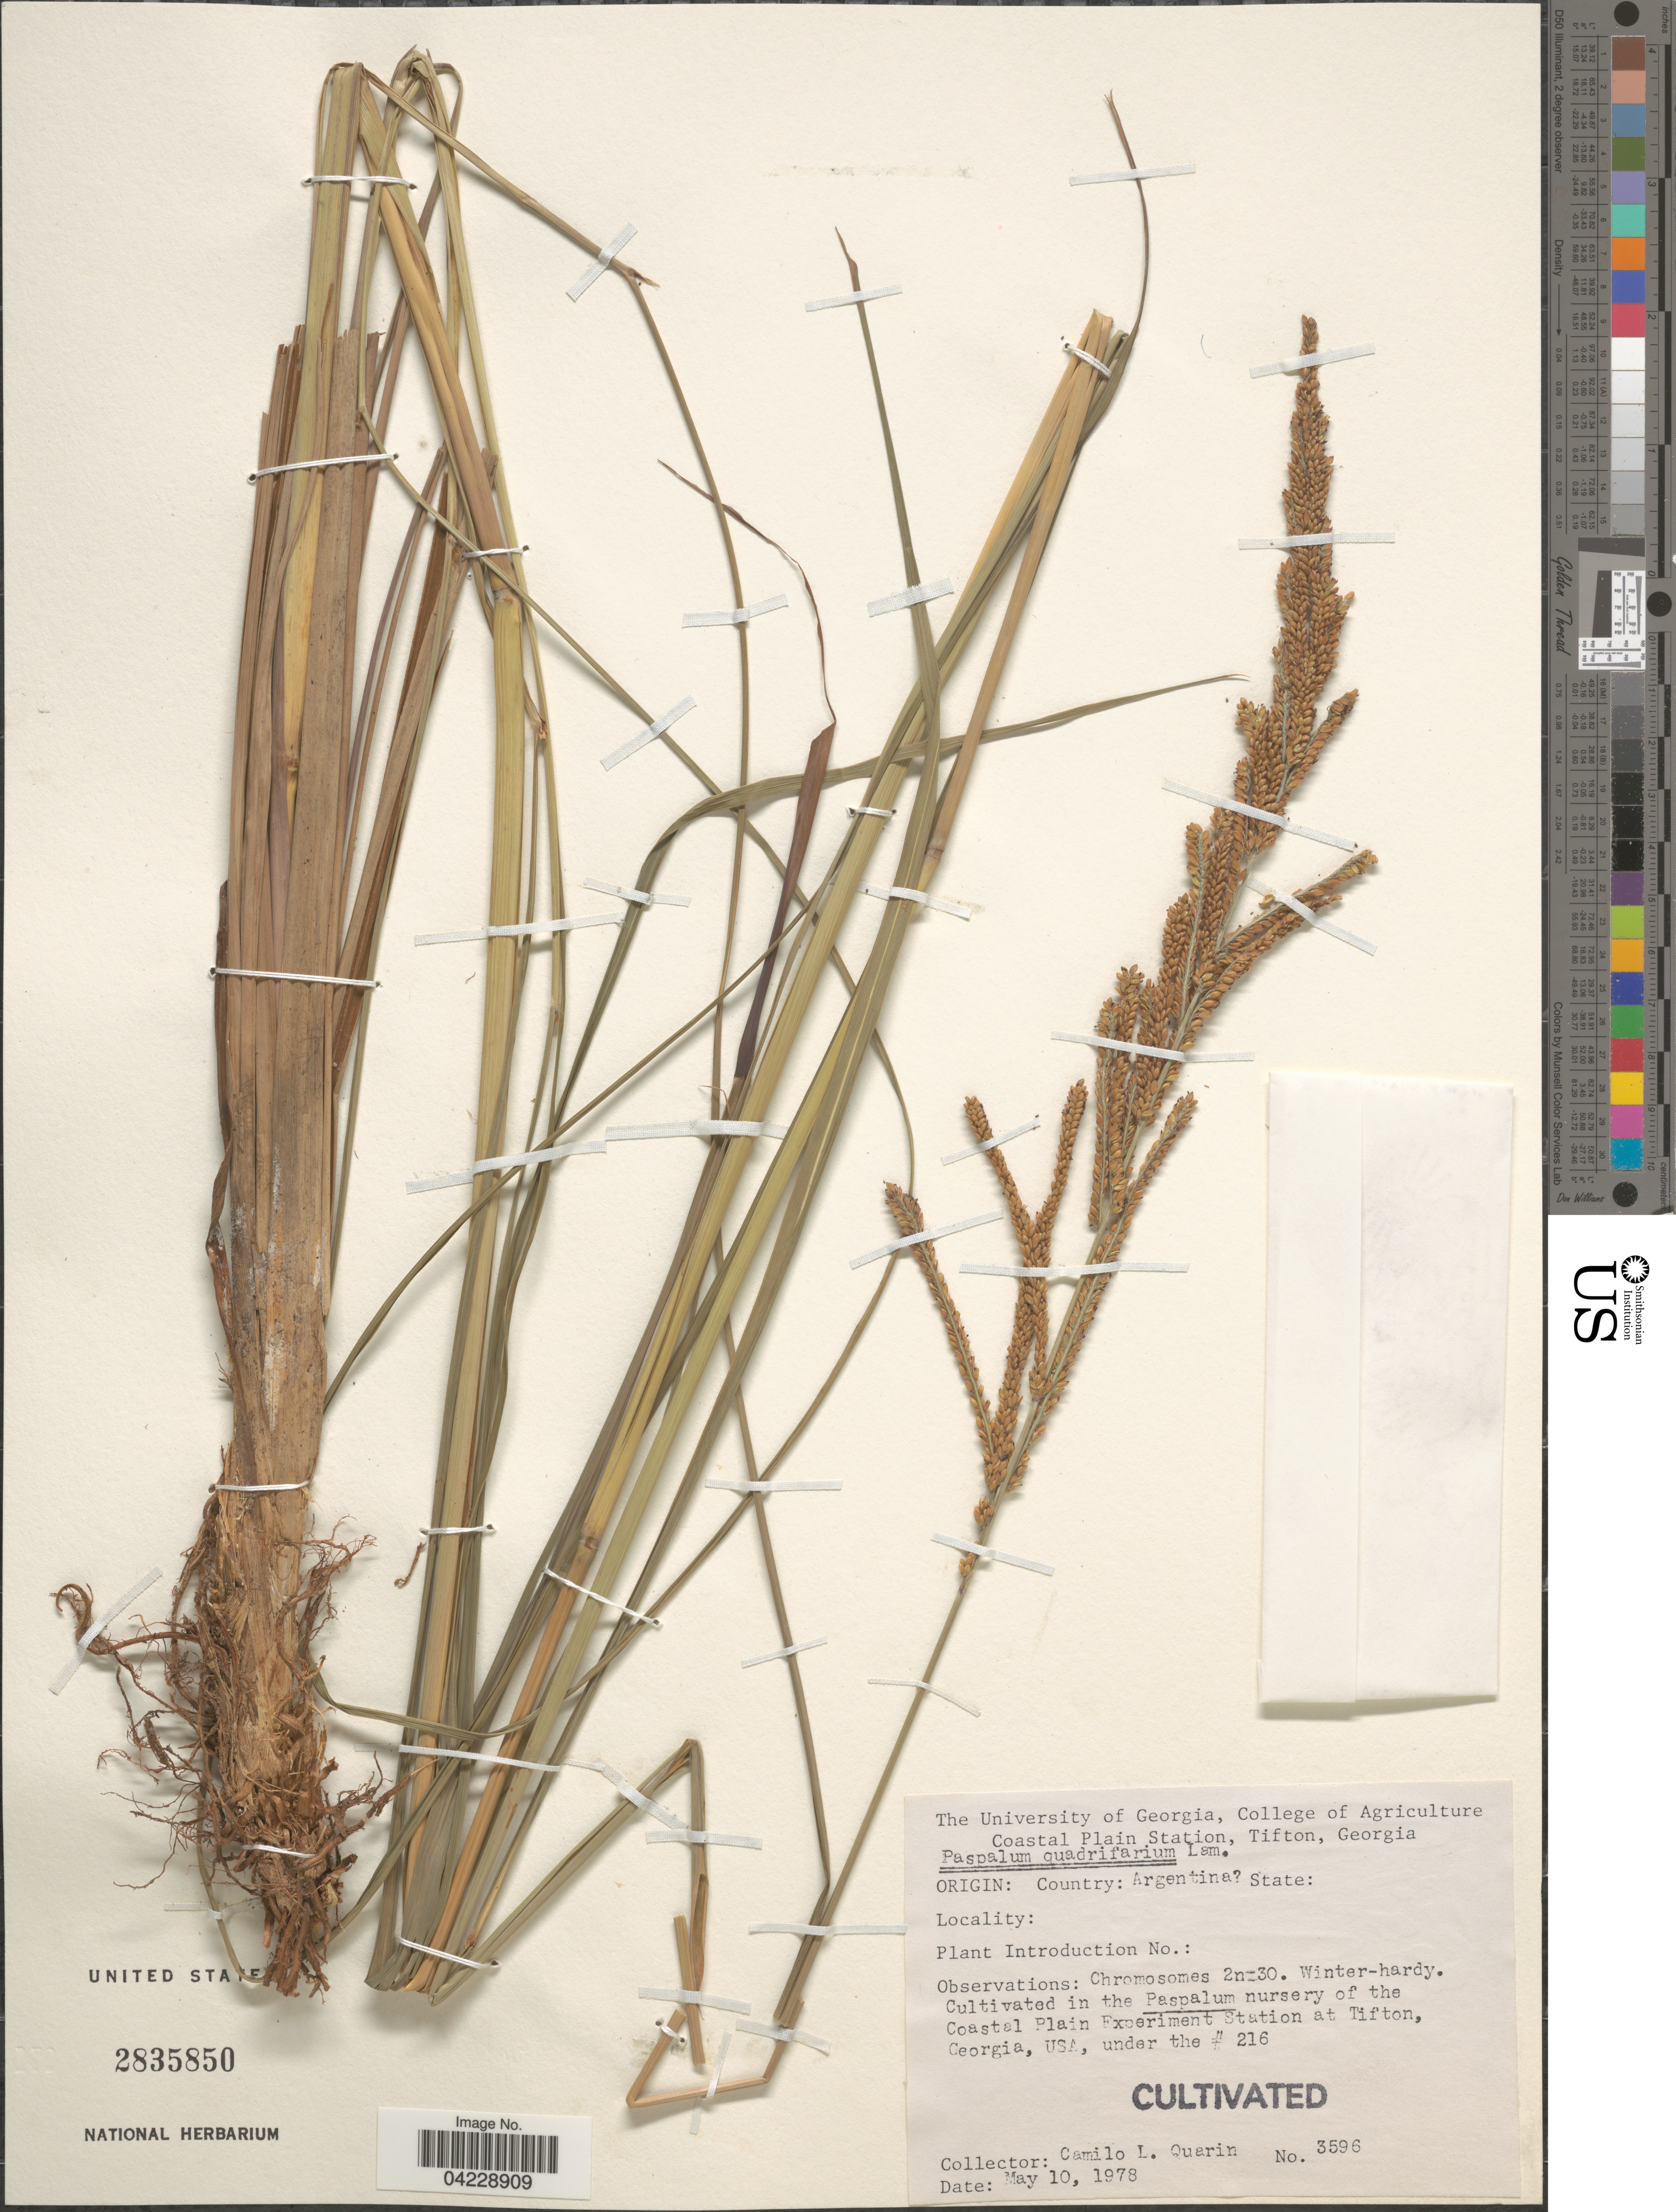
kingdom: Plantae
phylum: Tracheophyta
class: Liliopsida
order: Poales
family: Poaceae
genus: Paspalum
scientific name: Paspalum quadrifarium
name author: Lam.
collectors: C. Quarin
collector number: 3596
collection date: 1978-05-10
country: United States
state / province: Georgia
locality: In the Paspalum nursery of the Coastal Plain Experiment Station at Tifton, under the # 216.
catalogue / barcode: US 2835850